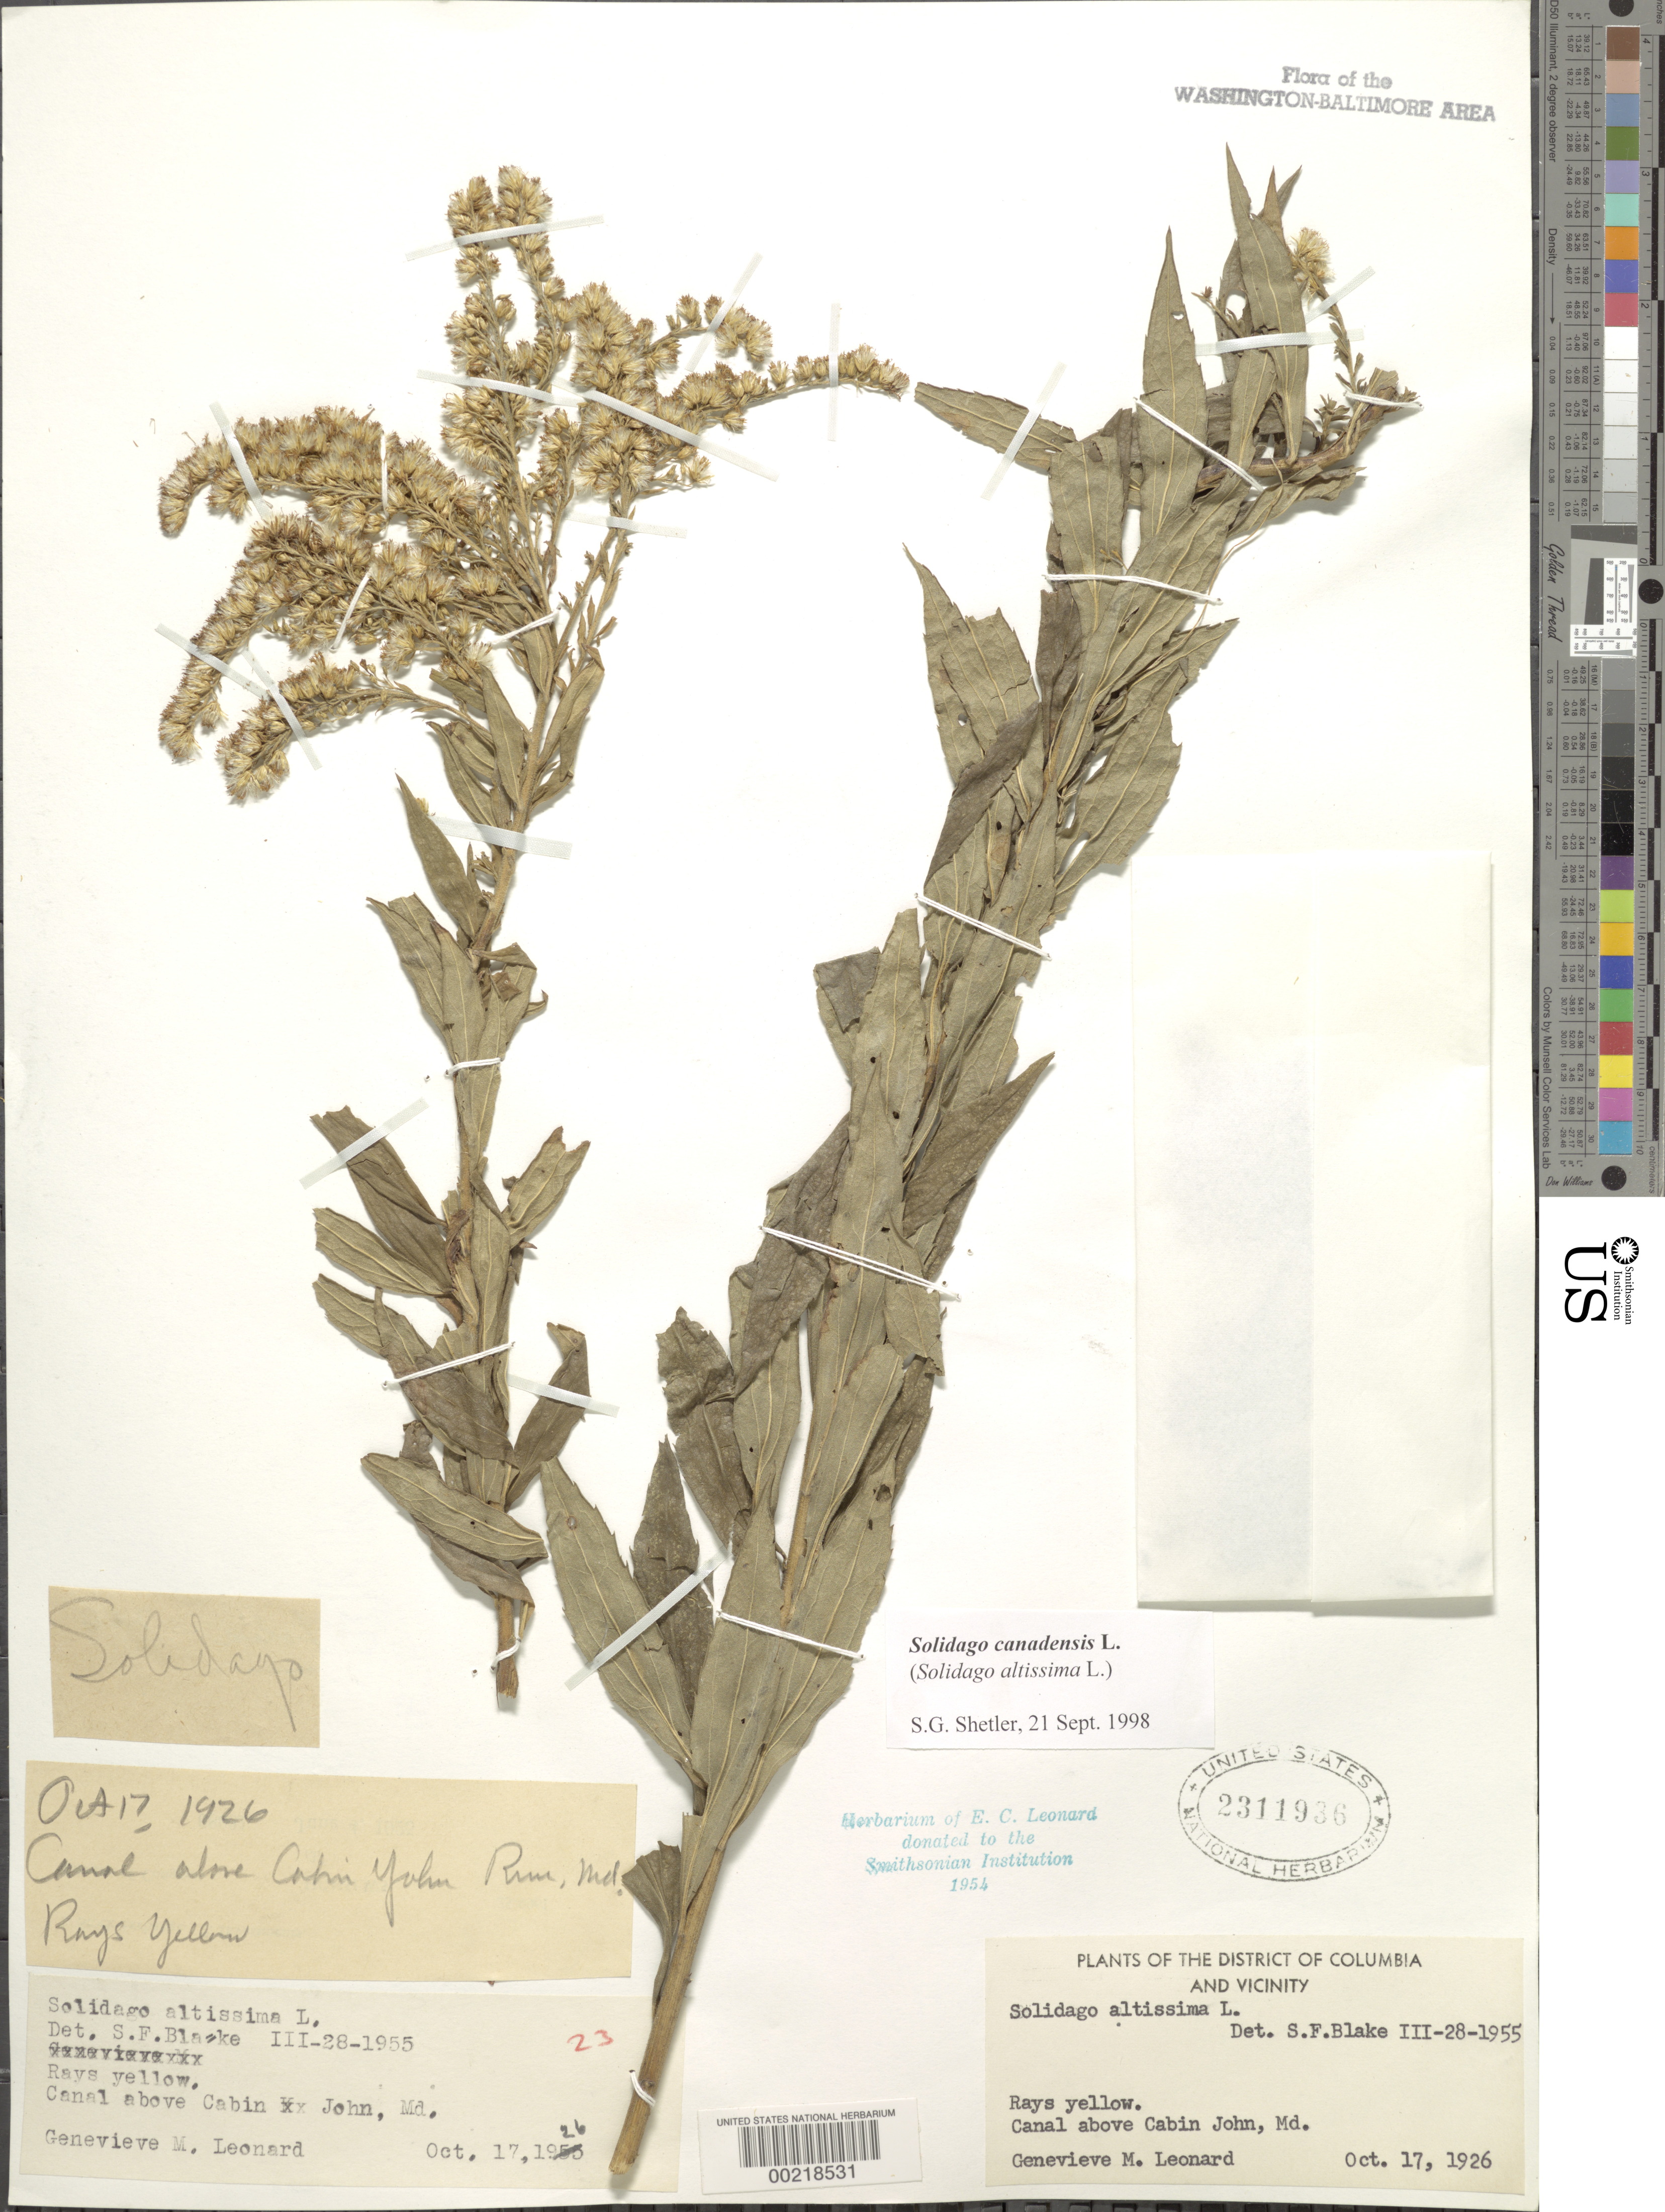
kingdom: Plantae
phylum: Tracheophyta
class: Magnoliopsida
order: Asterales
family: Asteraceae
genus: Solidago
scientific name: Solidago canadensis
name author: L.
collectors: G. M. Leonard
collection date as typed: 17 Oct 1926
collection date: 1926-10-17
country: United States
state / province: Maryland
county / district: Montgomery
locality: Canal above Cabin John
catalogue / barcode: US 2311936